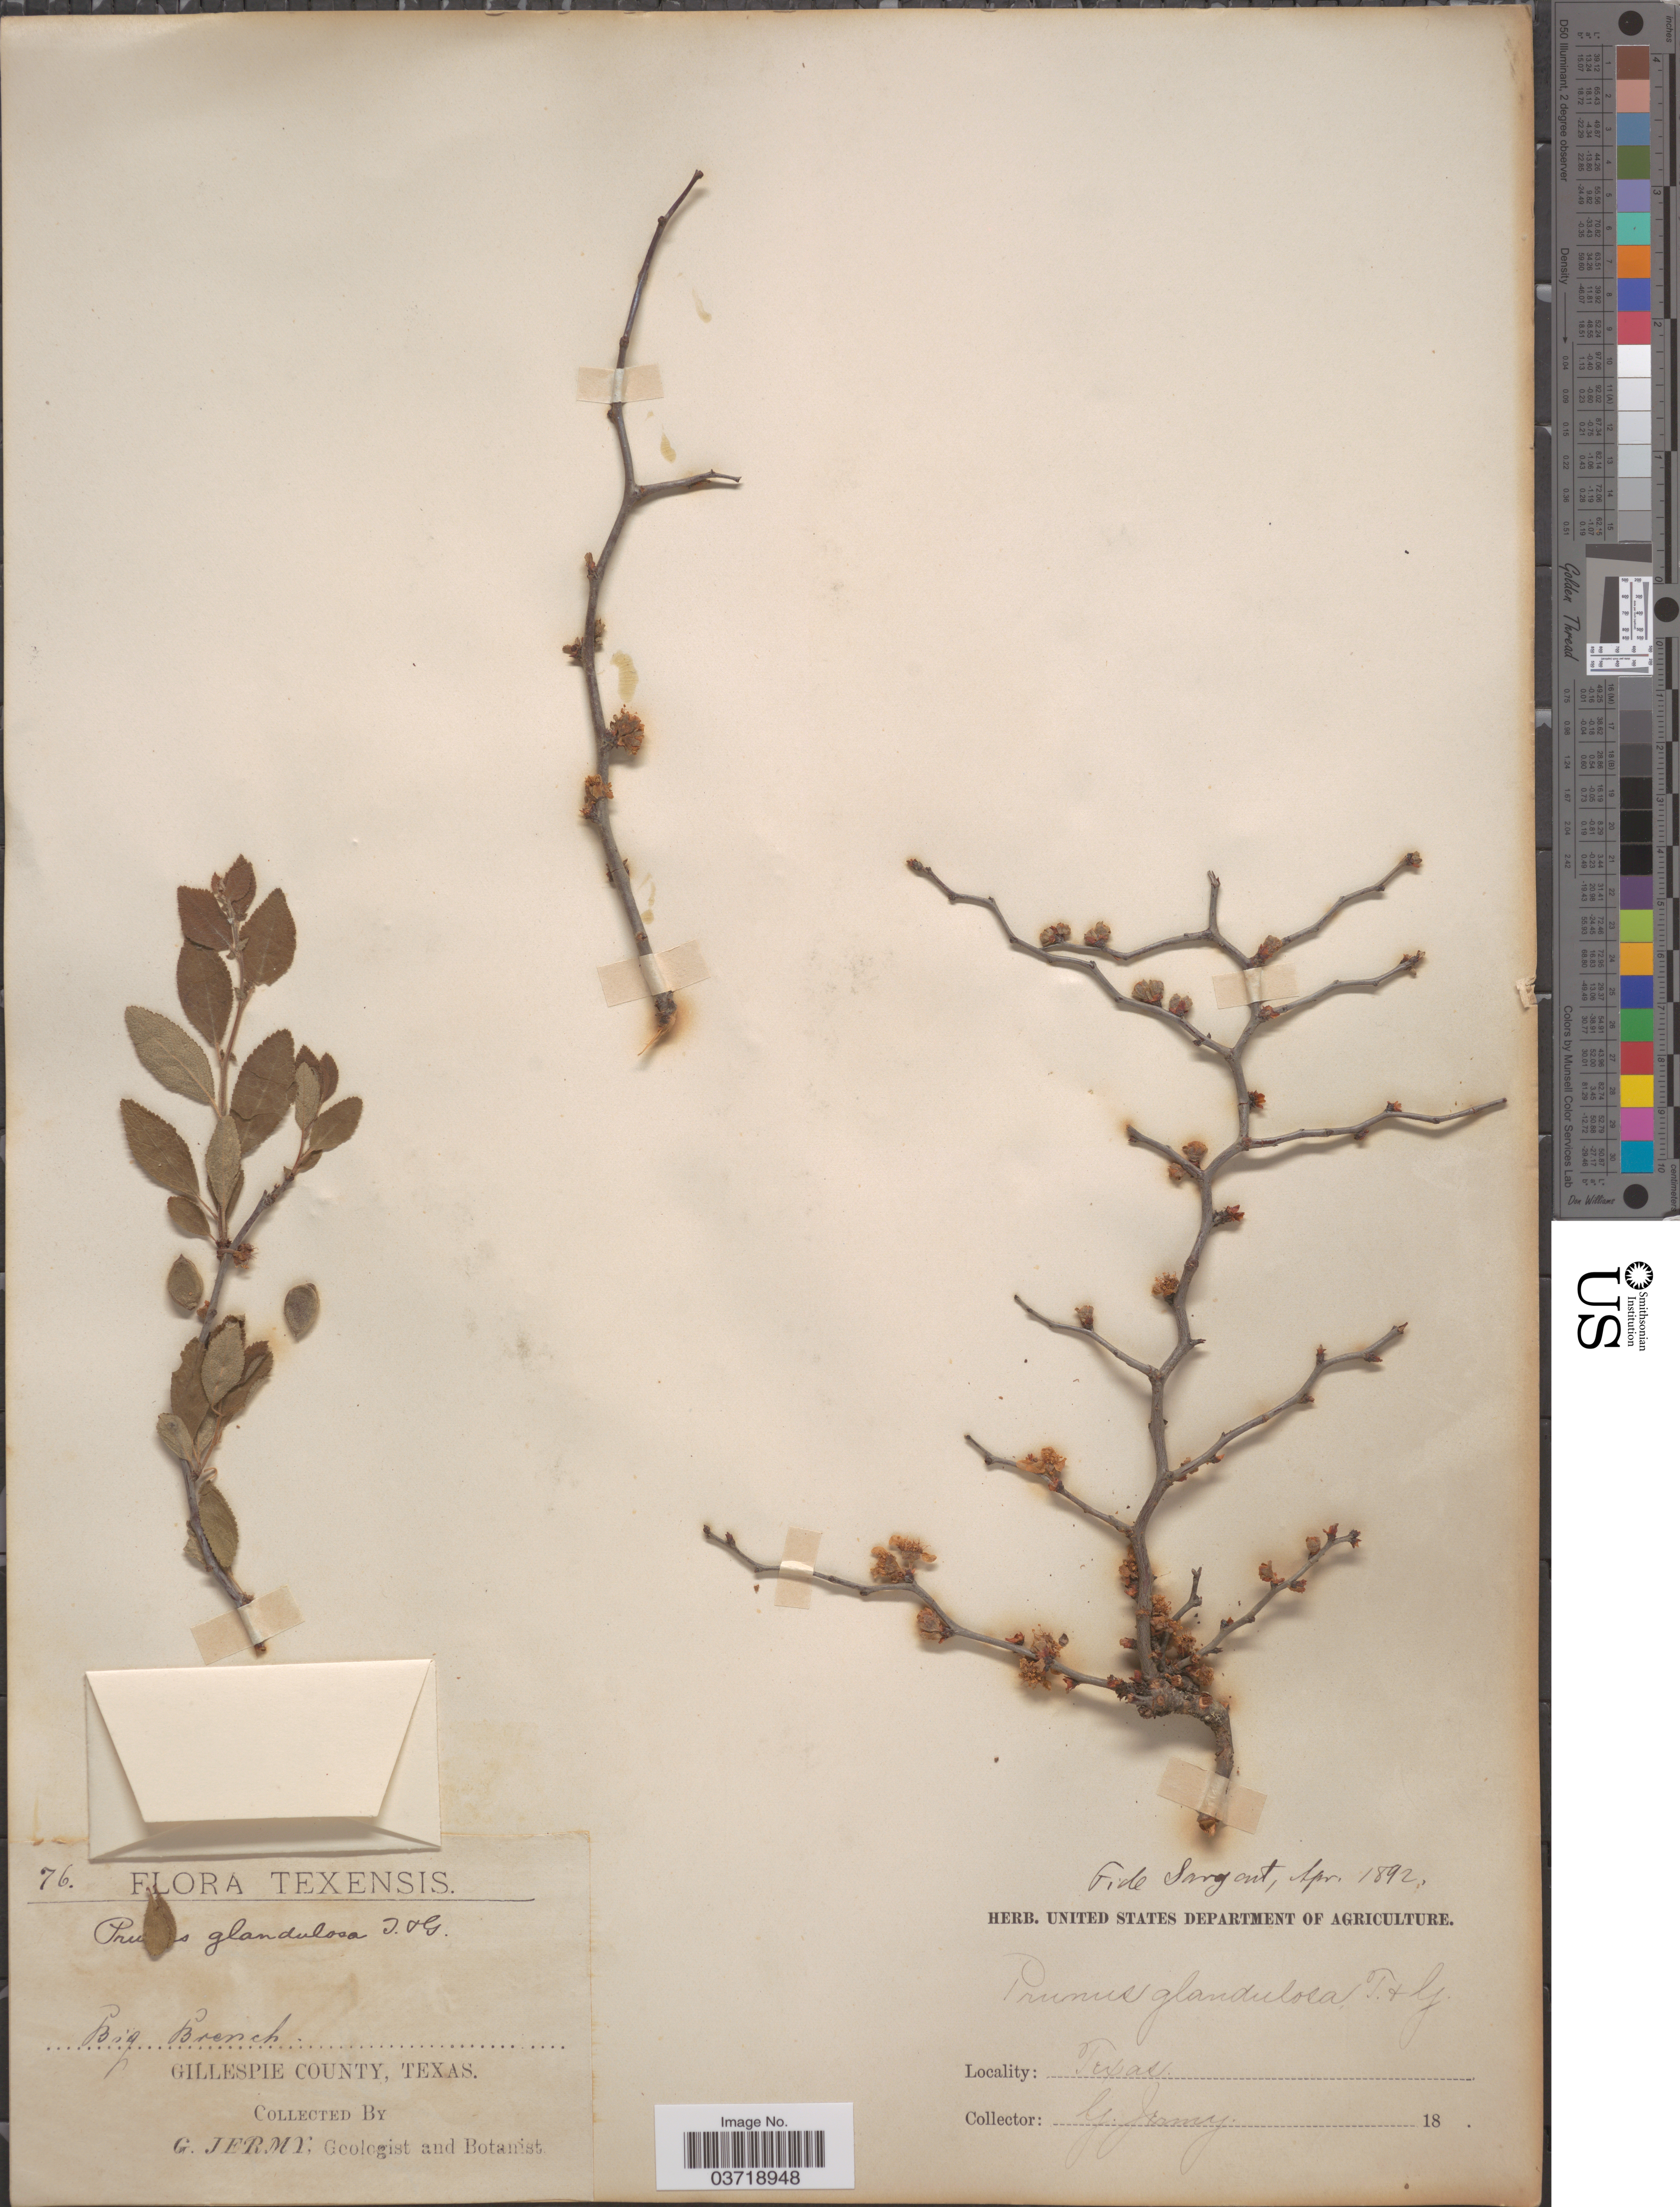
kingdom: Plantae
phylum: Tracheophyta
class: Magnoliopsida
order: Rosales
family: Rosaceae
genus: Prunus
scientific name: Prunus texana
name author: D. Dietr.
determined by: Strong, M. T., (US), Smithsonian Institution - National Museum of Natural History (UNITED STATES)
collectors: G. Jermy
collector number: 76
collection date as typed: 18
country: United States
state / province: Texas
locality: Big Brench. Gillespie County.